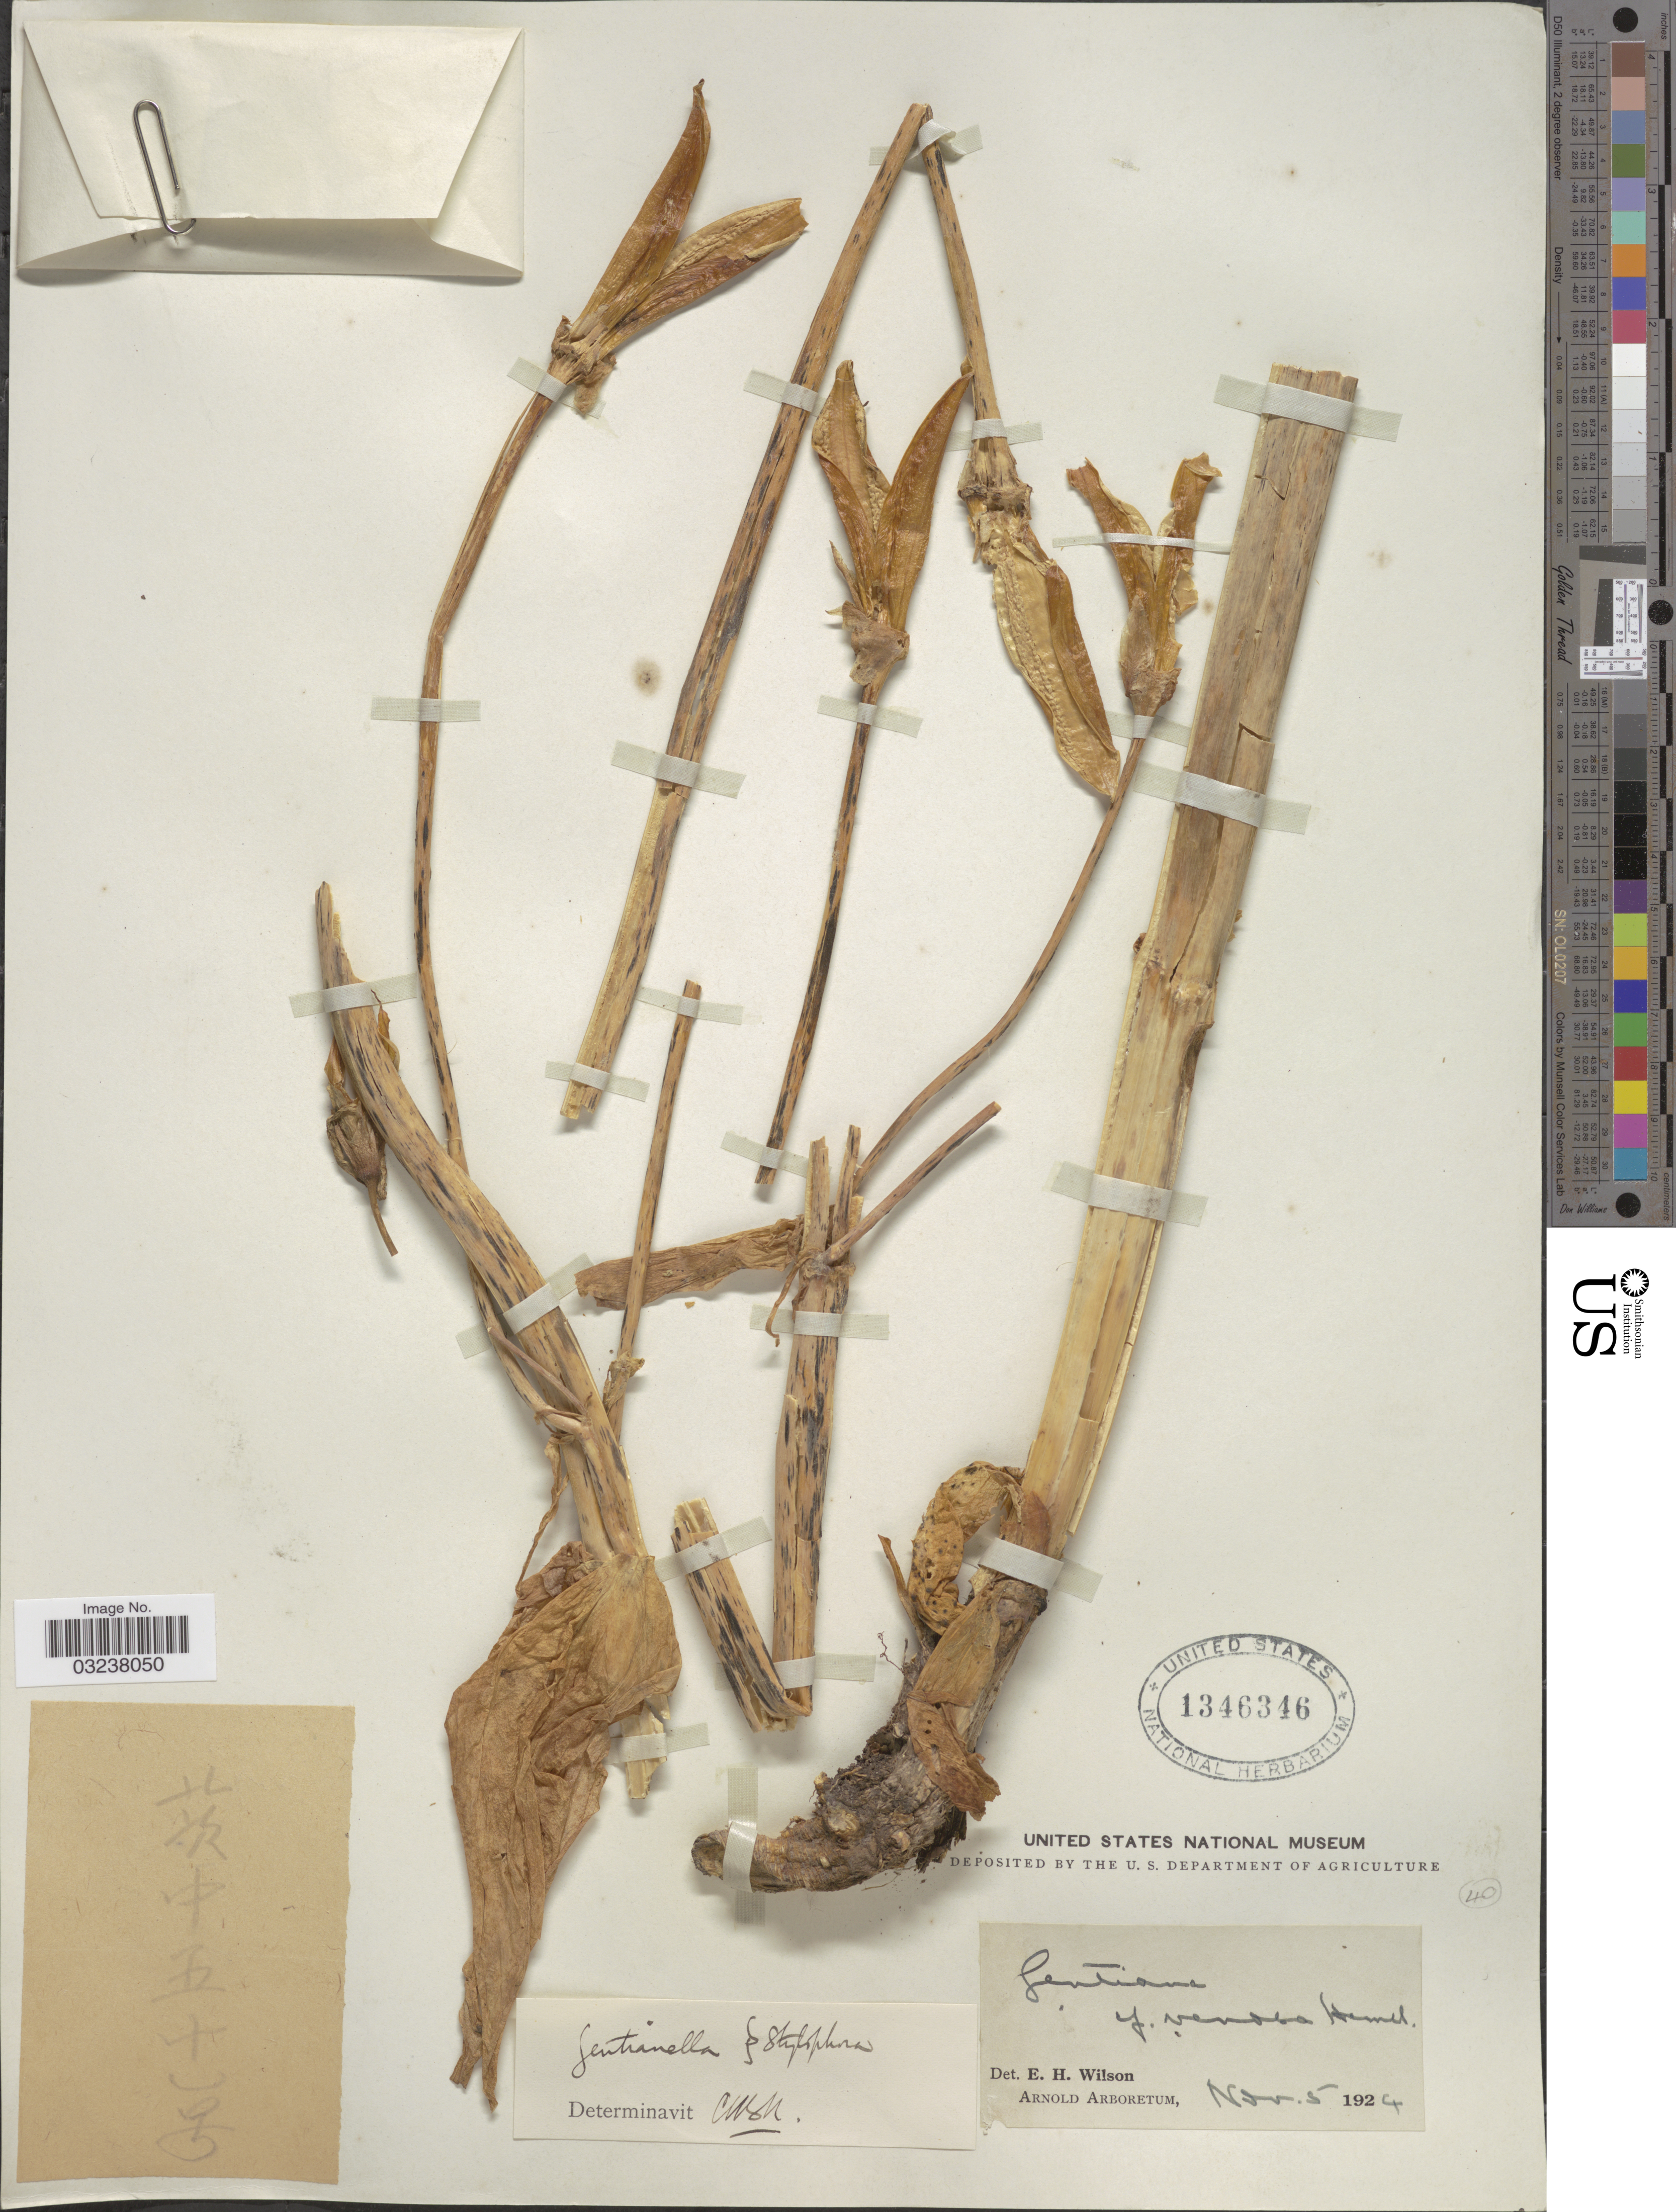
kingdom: Plantae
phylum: Tracheophyta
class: Magnoliopsida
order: Gentianales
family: Gentianaceae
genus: Megacodon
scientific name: Megacodon stylophorus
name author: (C.B. Clarke) Harry Sm.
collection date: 1924-11-05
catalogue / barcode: US 1346346